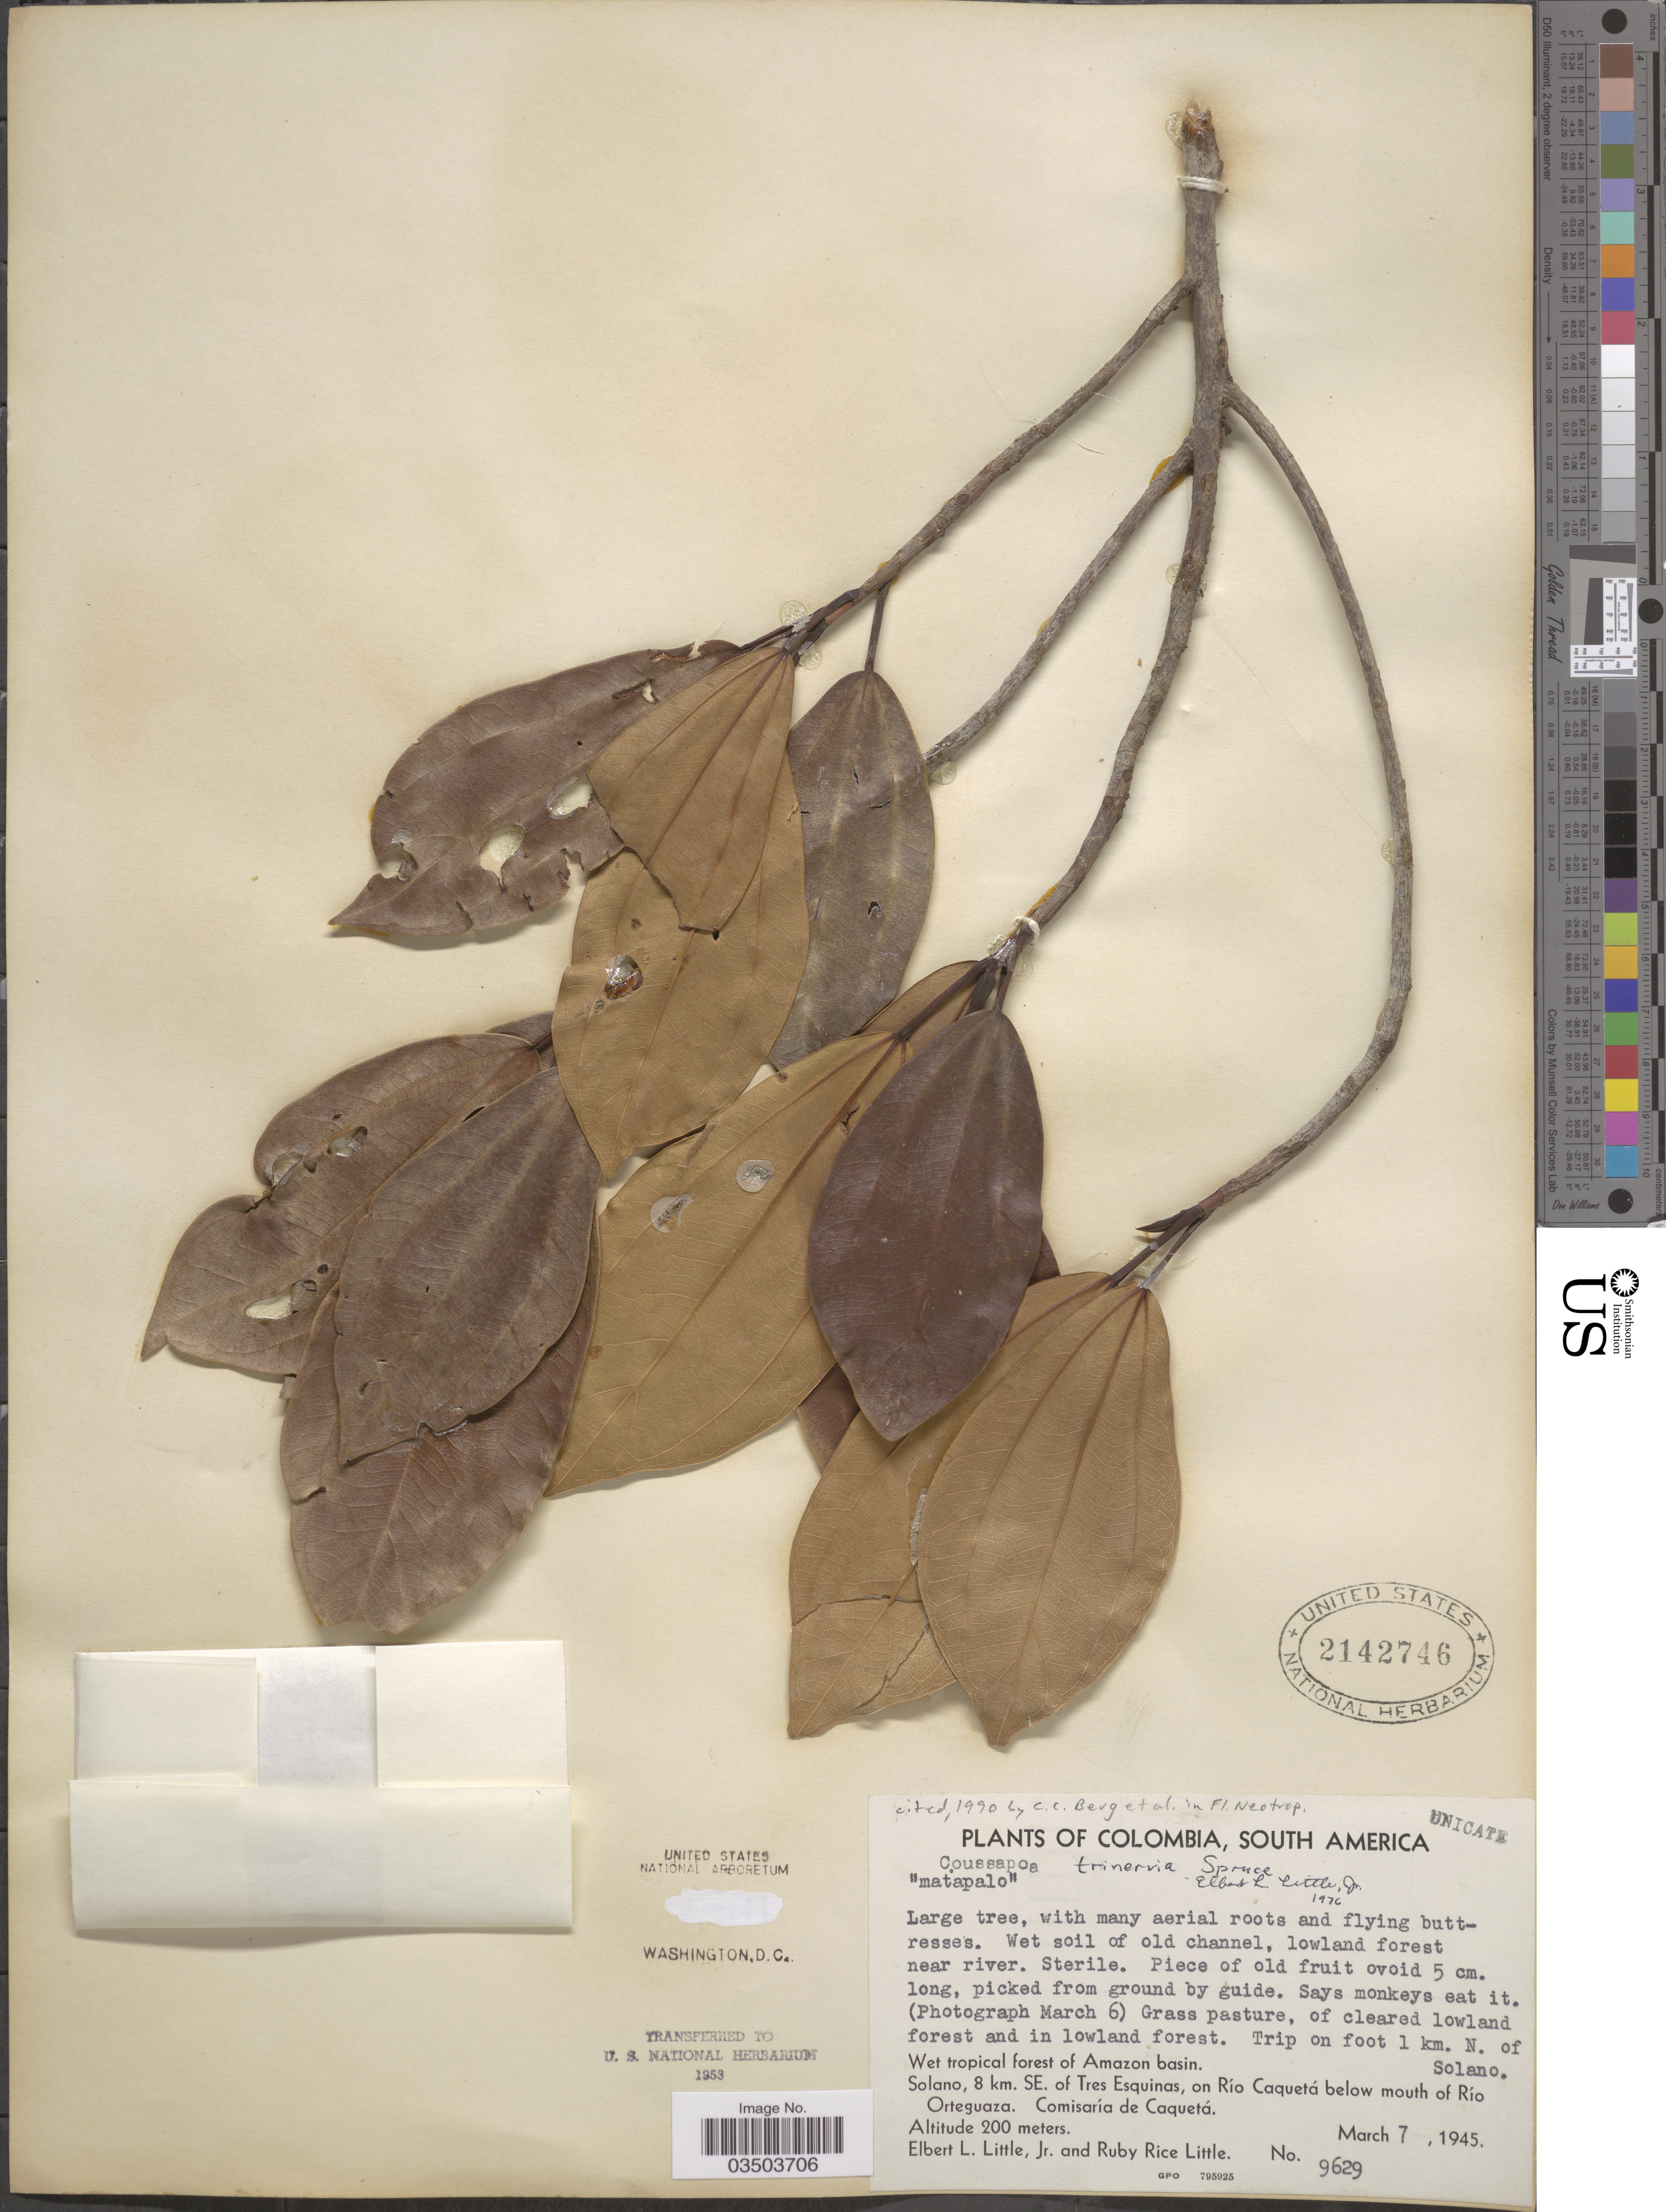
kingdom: Plantae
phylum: Tracheophyta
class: Magnoliopsida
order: Rosales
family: Urticaceae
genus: Coussapoa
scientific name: Coussapoa trinervia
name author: Spruce ex Mildbr.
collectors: E. L. Little & R. R. Little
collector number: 9629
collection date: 1945-03-07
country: Colombia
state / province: Caquetá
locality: Trip on foot 1 km. N. of Solano. Wet tropical forest of Amazon basin. Solano, 8 km. SE. of Tres Esquinas, on Río Caquetá below mouth of Río Orteguaza. Comisaría de Caquetá.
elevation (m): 200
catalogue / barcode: US 2142746